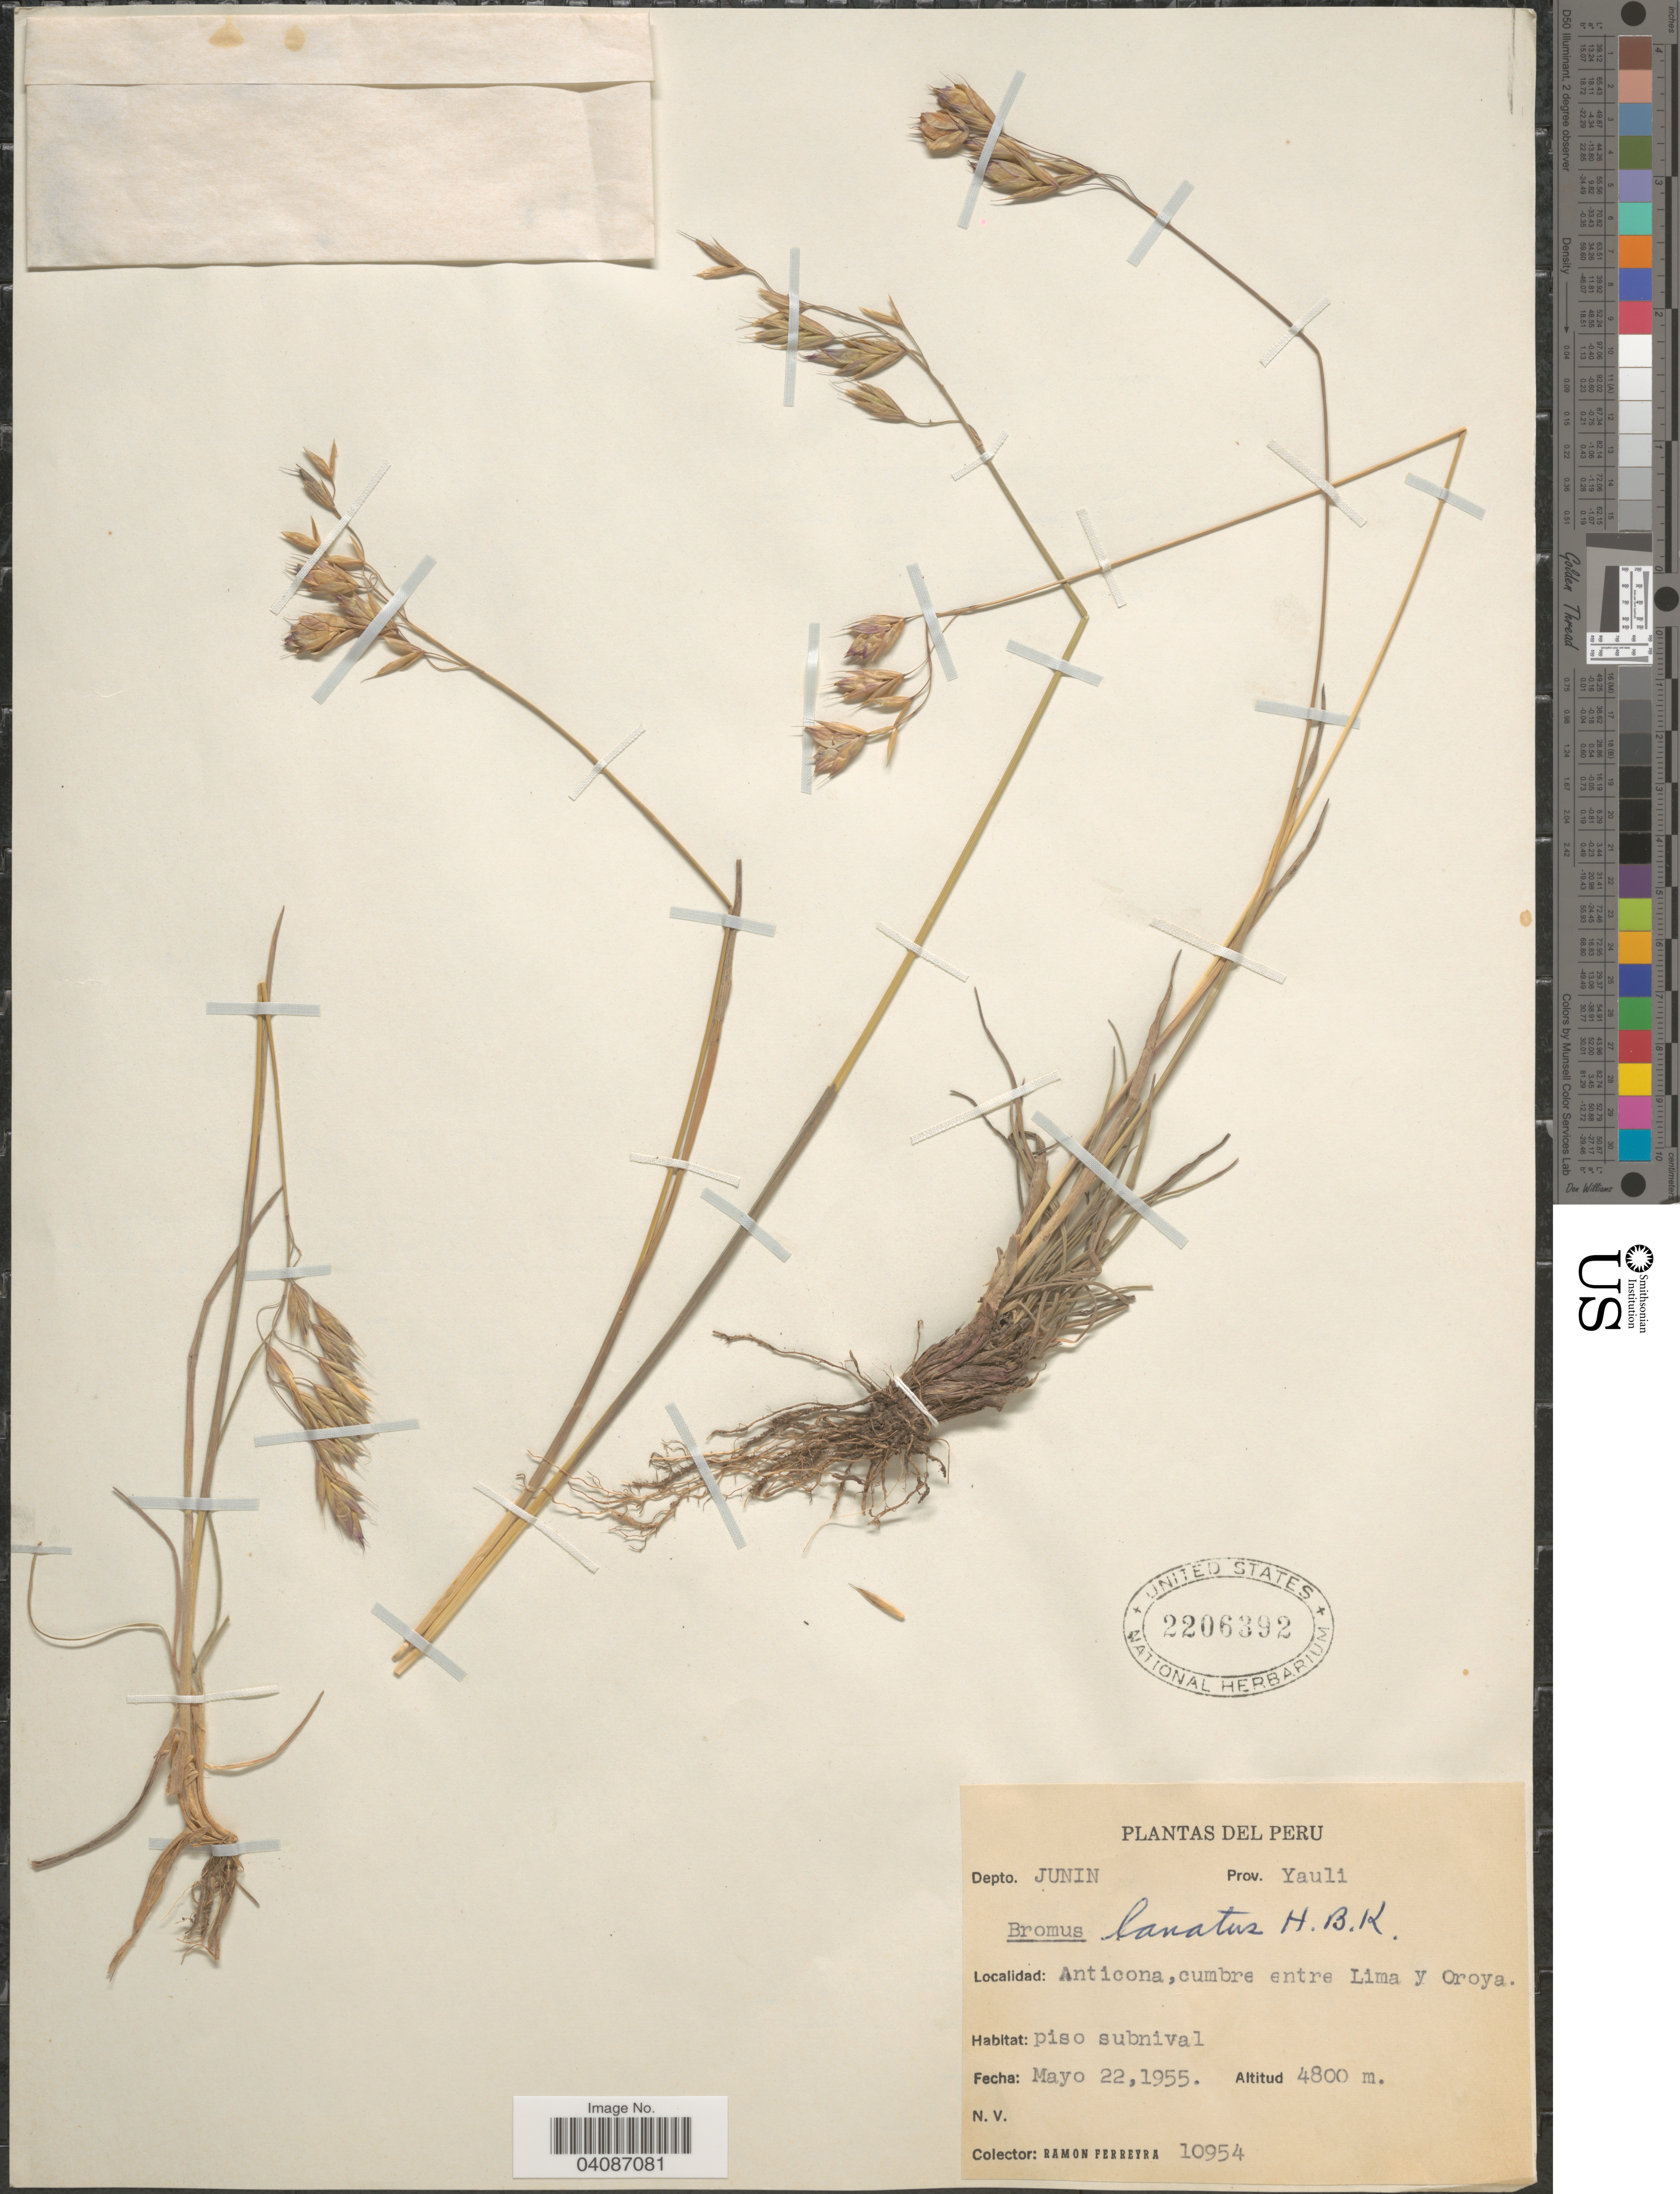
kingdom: Plantae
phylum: Tracheophyta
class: Liliopsida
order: Poales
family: Poaceae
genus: Bromus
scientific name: Bromus lanatus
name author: Kunth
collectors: R. A. Ferreyra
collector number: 10954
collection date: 1955-05-22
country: Peru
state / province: Junín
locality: Depto. Junin. Prov. Yauli. Anticona, cumbre entre Lima y Oroya.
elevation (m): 4800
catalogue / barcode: US 2206392